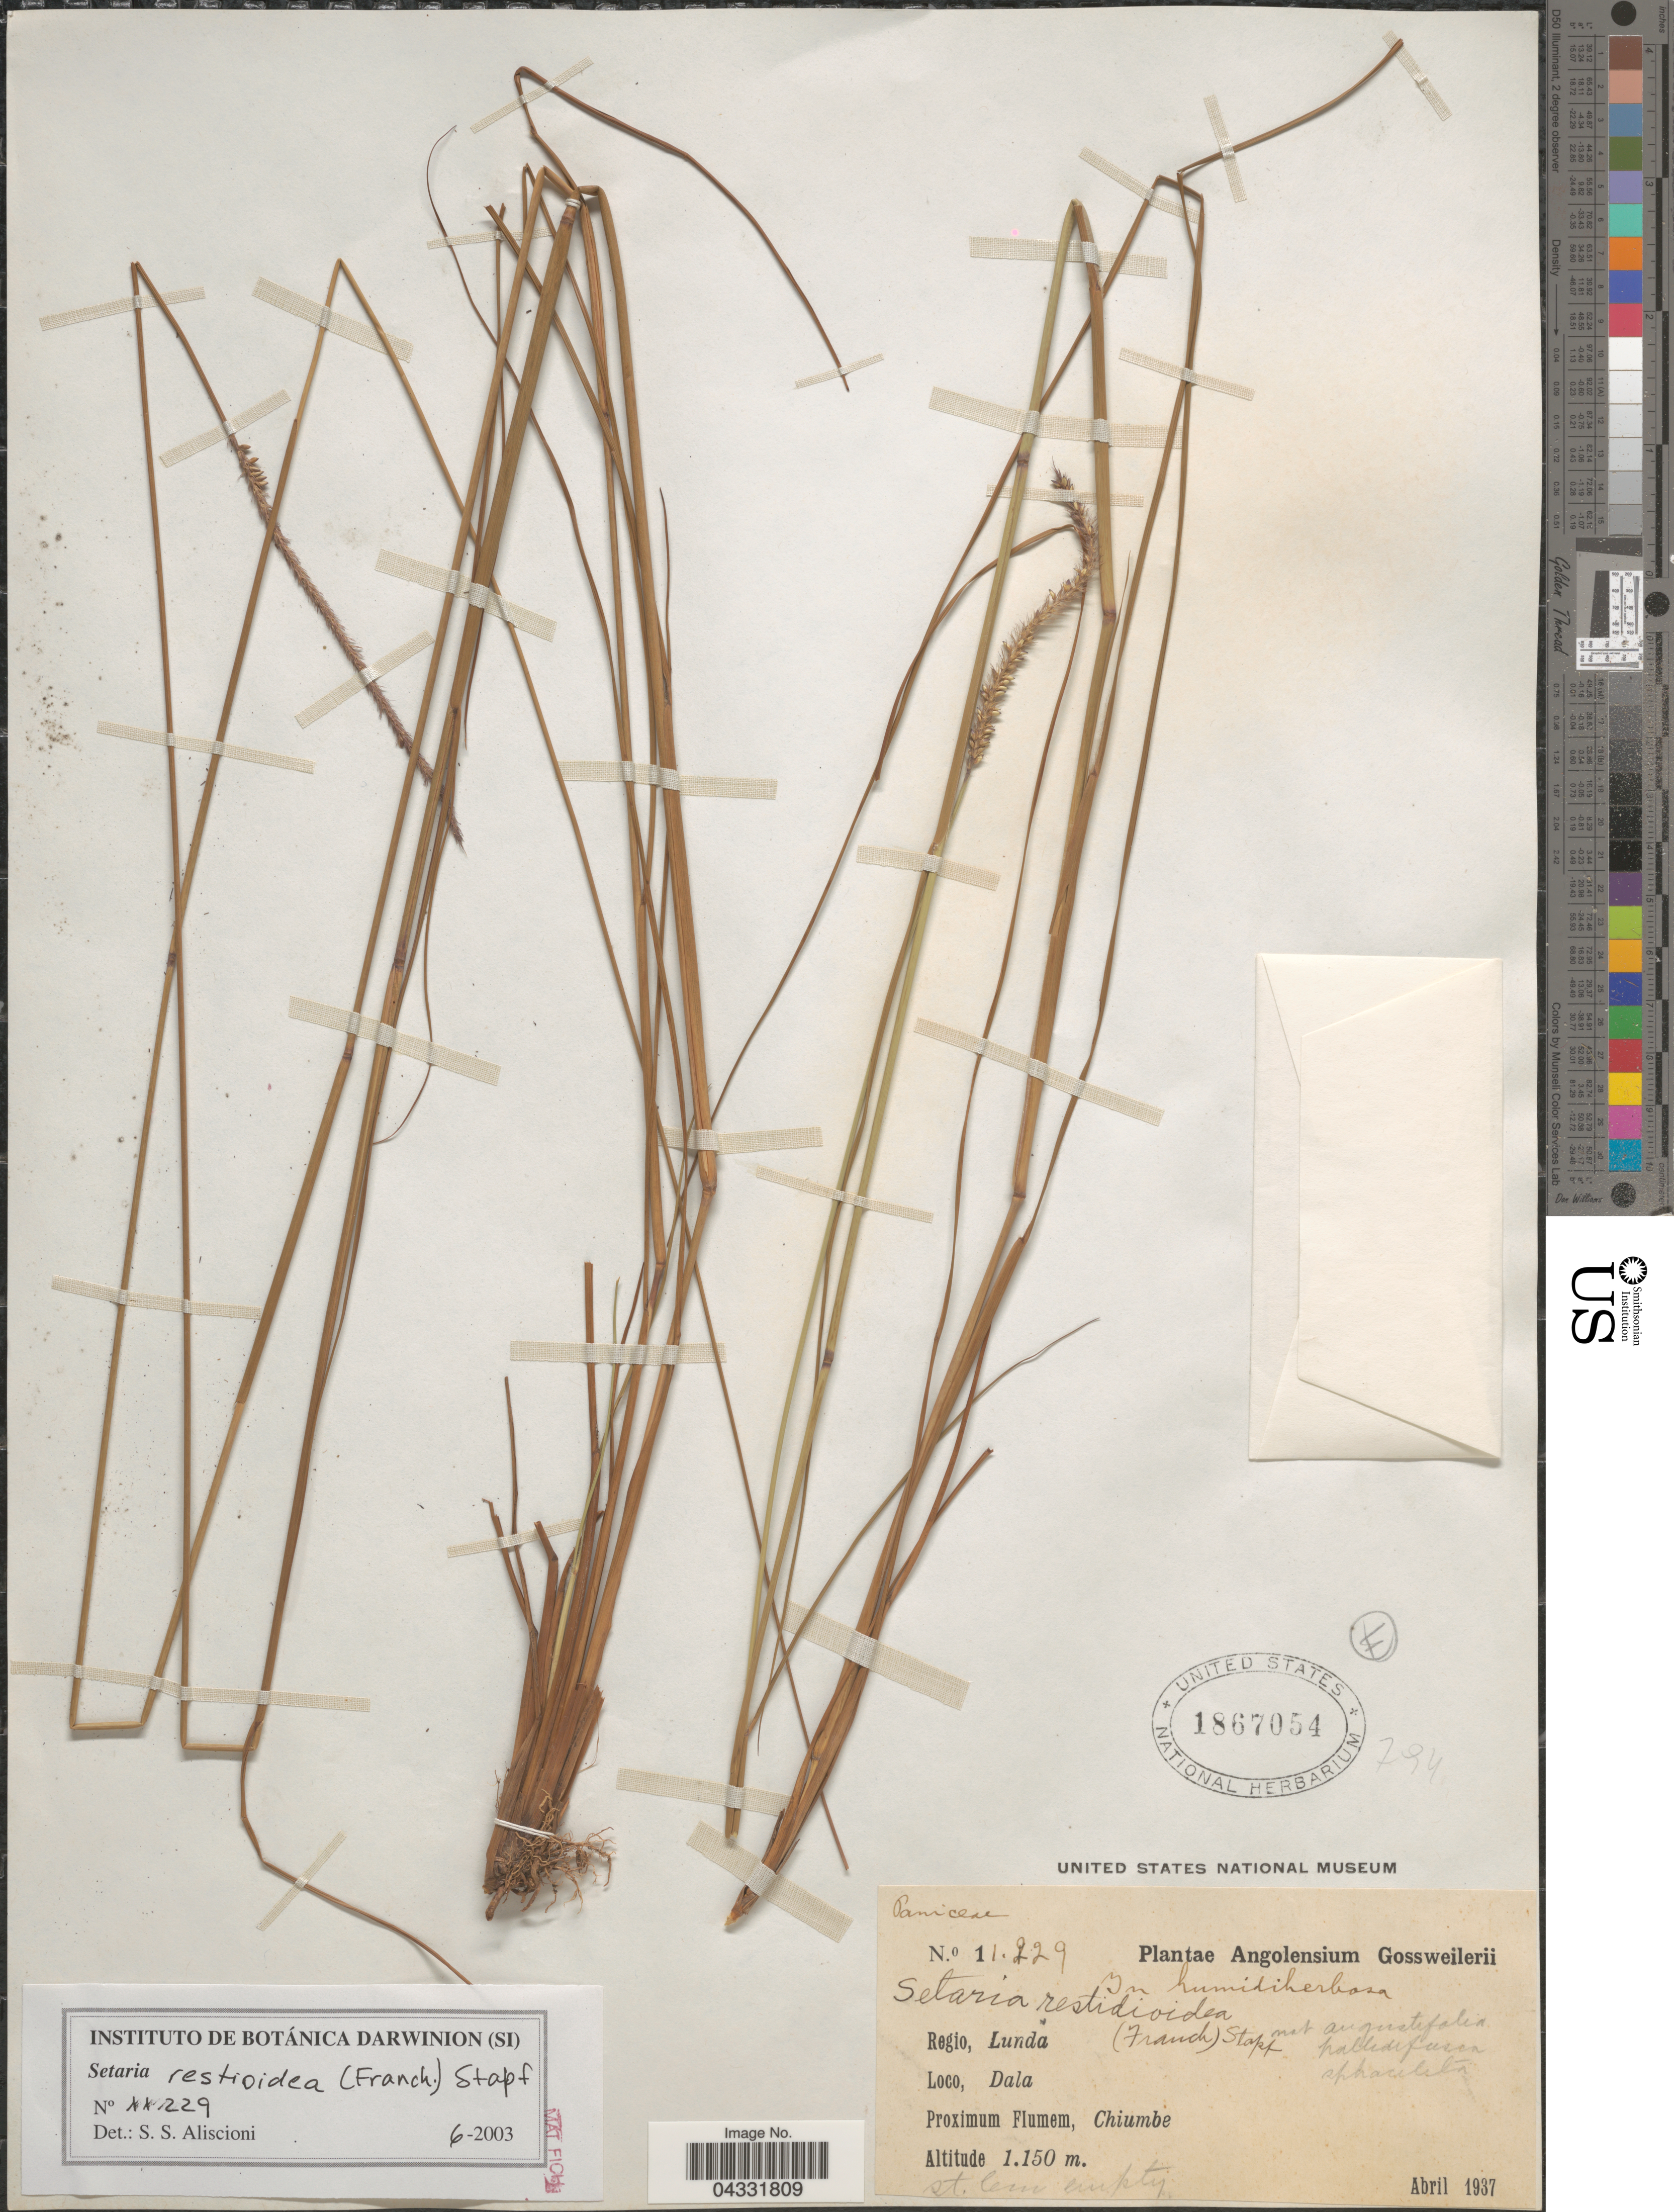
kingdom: Plantae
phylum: Tracheophyta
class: Liliopsida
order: Poales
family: Poaceae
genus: Setaria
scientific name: Setaria restioidea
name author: (Franch.) Stapf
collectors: -. Gossweiler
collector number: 11229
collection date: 1937-04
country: Angola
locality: Angolensium. Regio, Lunda. Dala. Proximum Flumen, Chiumbe.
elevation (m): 1150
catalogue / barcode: US 1867054